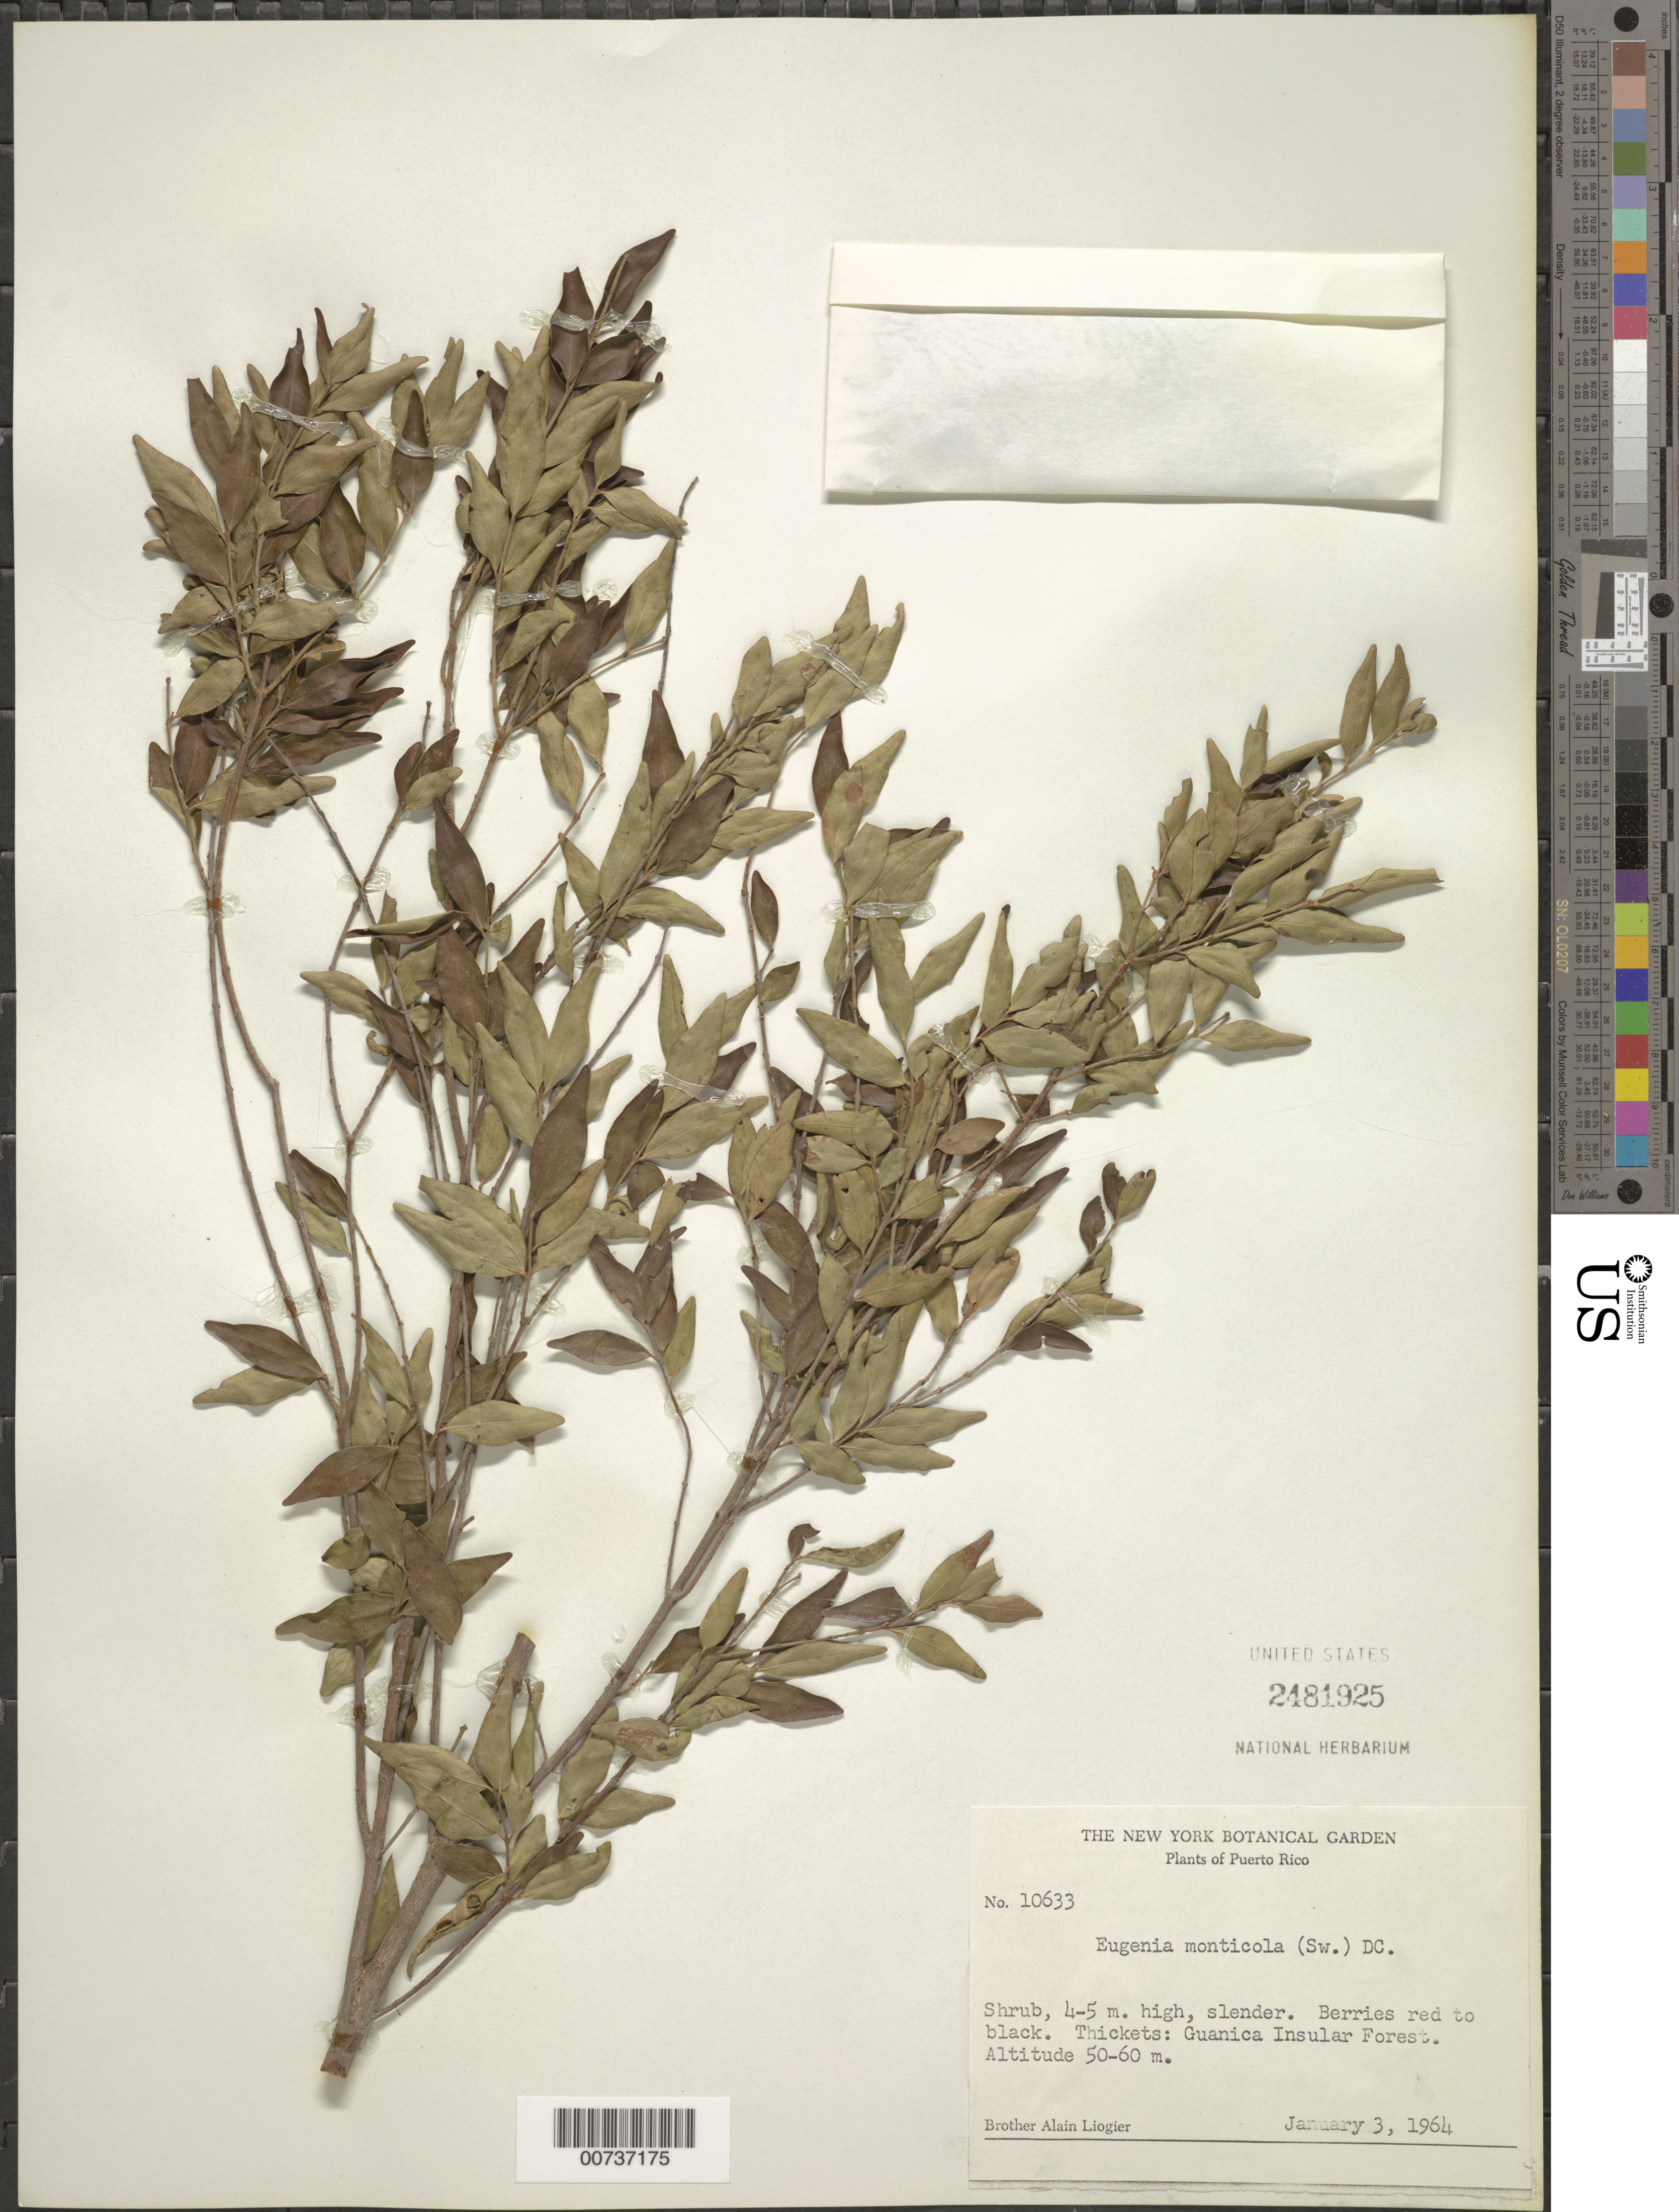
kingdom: Plantae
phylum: Tracheophyta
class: Magnoliopsida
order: Myrtales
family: Myrtaceae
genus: Eugenia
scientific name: Eugenia monticola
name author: (Sw.) DC.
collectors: A. H. Liogier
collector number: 10633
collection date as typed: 03 Jan 1964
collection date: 1964-01-03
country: Puerto Rico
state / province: Guánica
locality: Guánica Insular Forest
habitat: Thickets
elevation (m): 50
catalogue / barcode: US 2481925